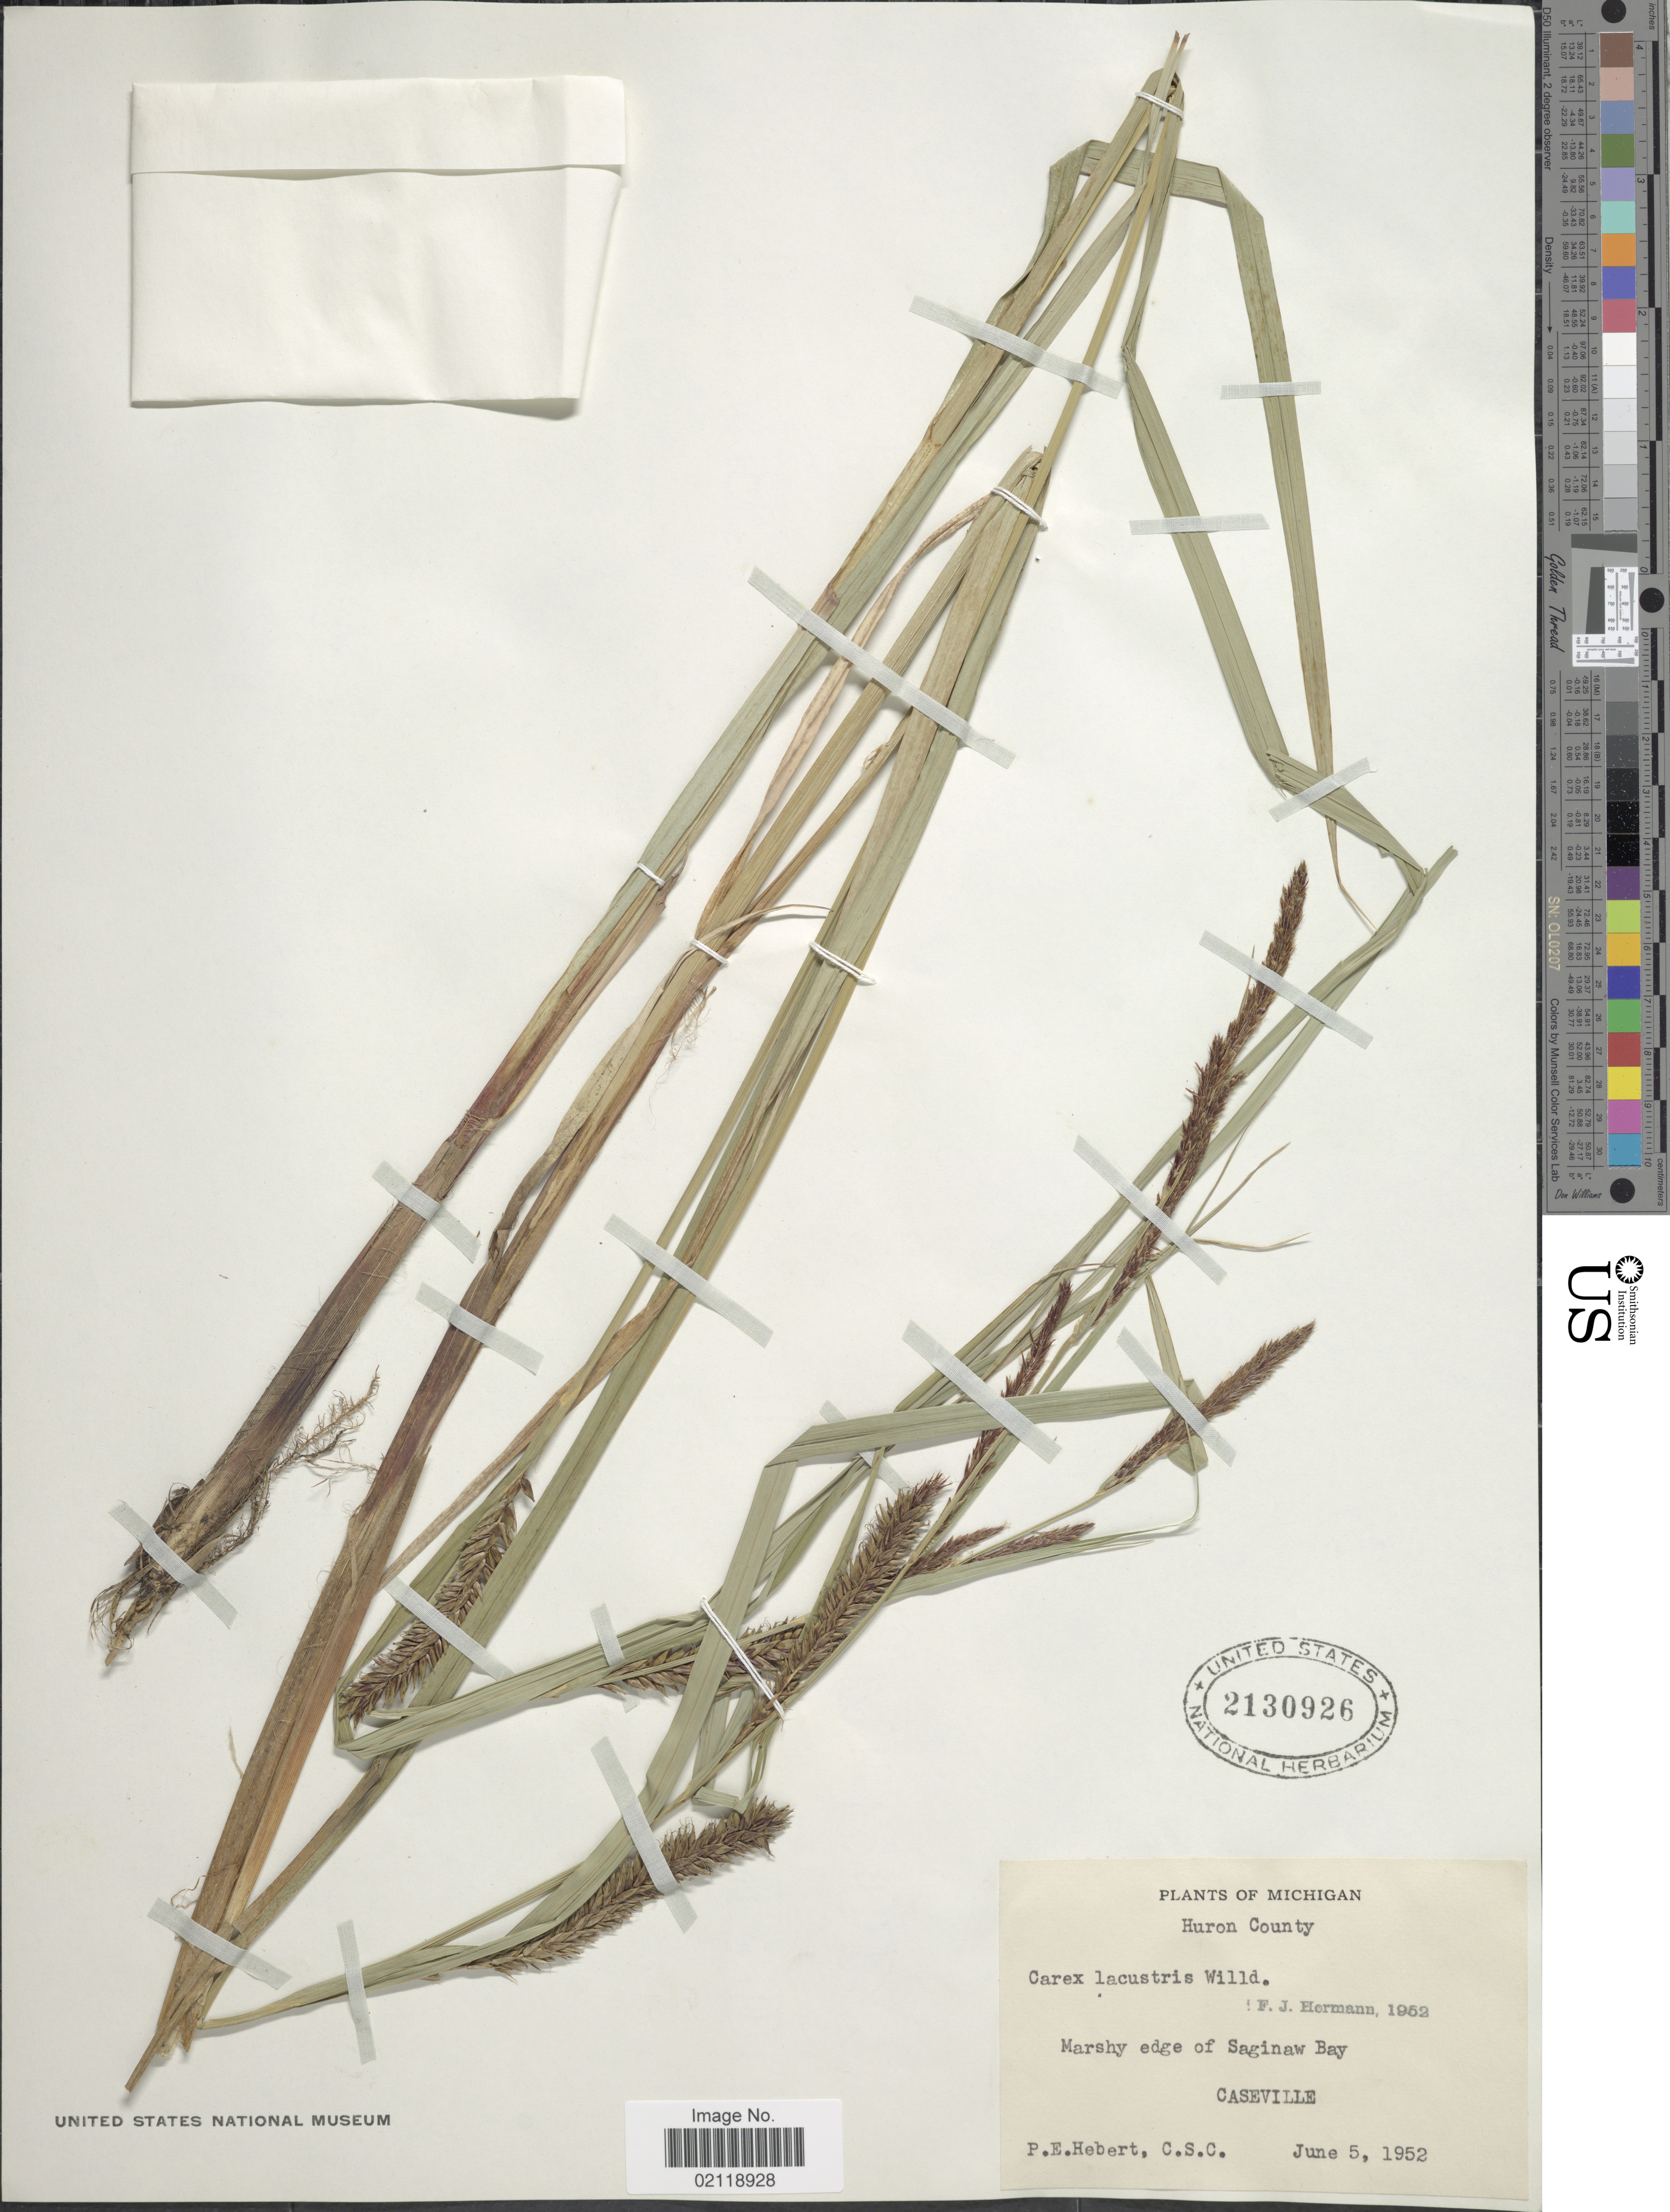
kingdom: Plantae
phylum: Tracheophyta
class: Liliopsida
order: Poales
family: Cyperaceae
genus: Carex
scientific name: Carex lacustris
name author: Willd.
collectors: P. Hebert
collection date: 1952-06-05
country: United States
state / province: Michigan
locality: Huron County, Marshy edge of Saginaw Bay, Caseville.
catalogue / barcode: US 2130926